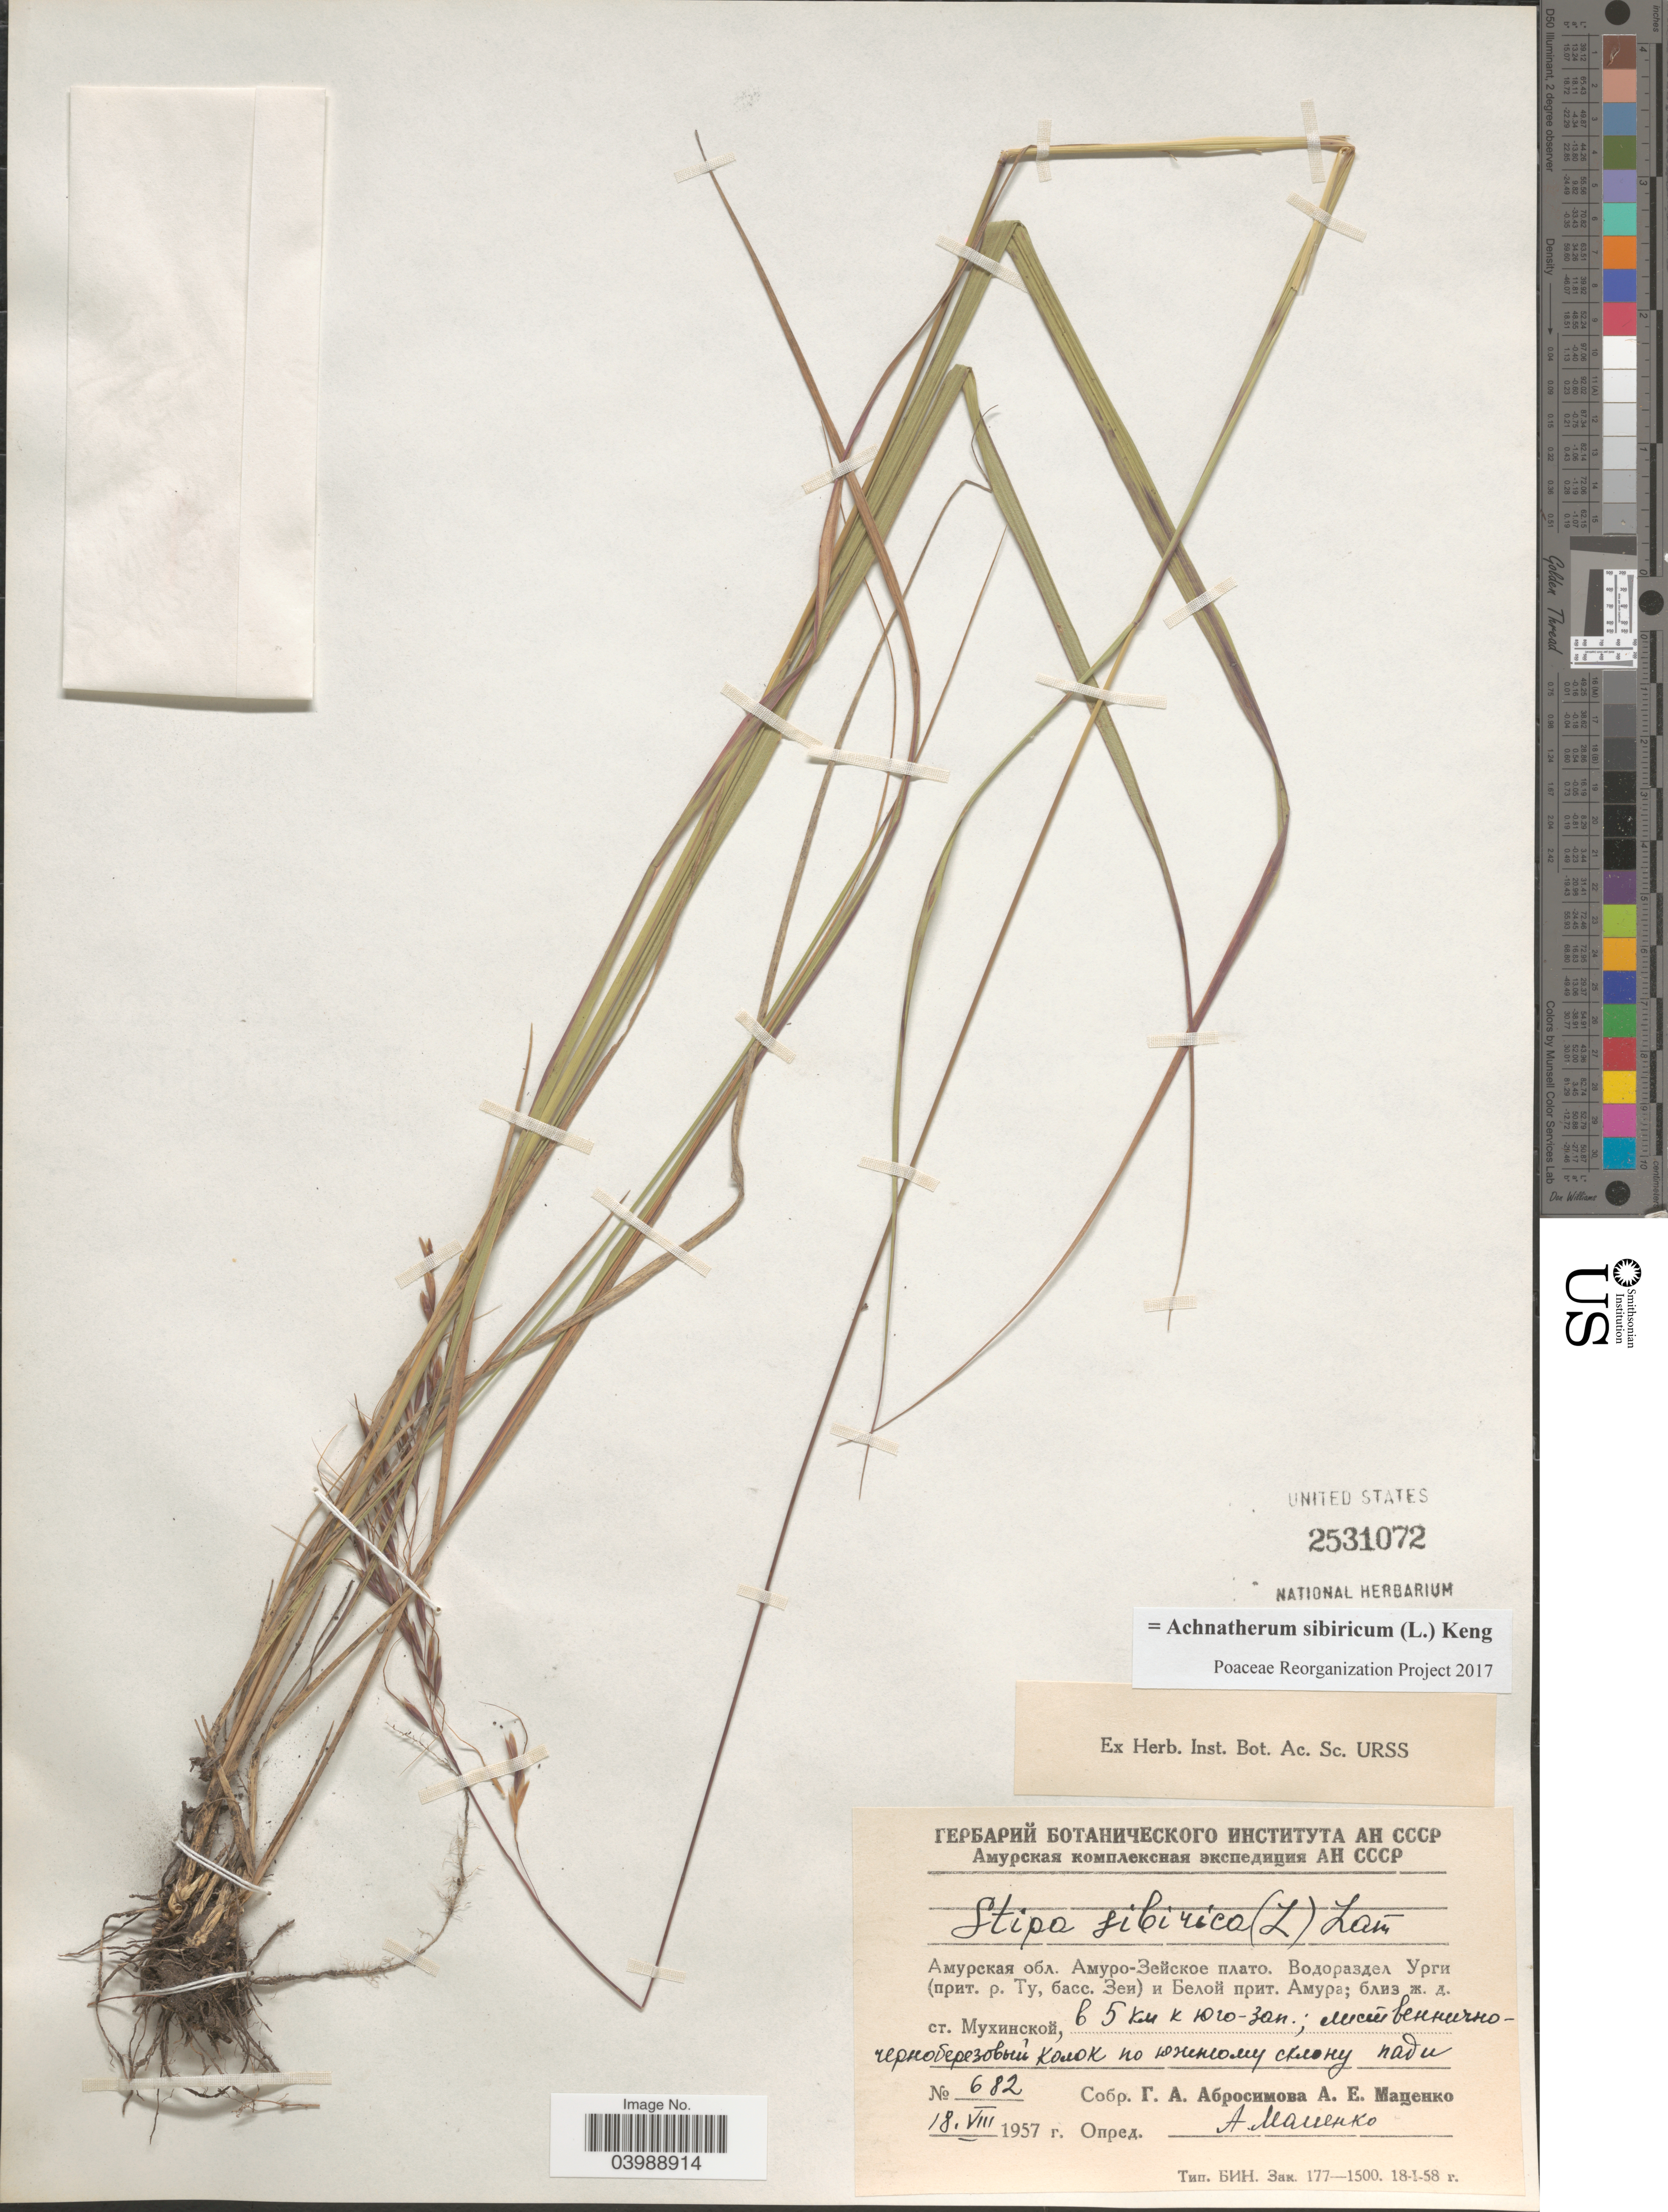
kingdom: Plantae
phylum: Tracheophyta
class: Liliopsida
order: Poales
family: Poaceae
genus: Achnatherum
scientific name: Achnatherum sibiricum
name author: (L.) Keng ex Tzvelev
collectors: G. Abrosimova & A. Matsenko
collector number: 682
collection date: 1957-08-18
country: Russian Federation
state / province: Amur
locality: Basin of river Zeya, 5 km SW of railroad station Mukhinskaya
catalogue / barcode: US 2531072